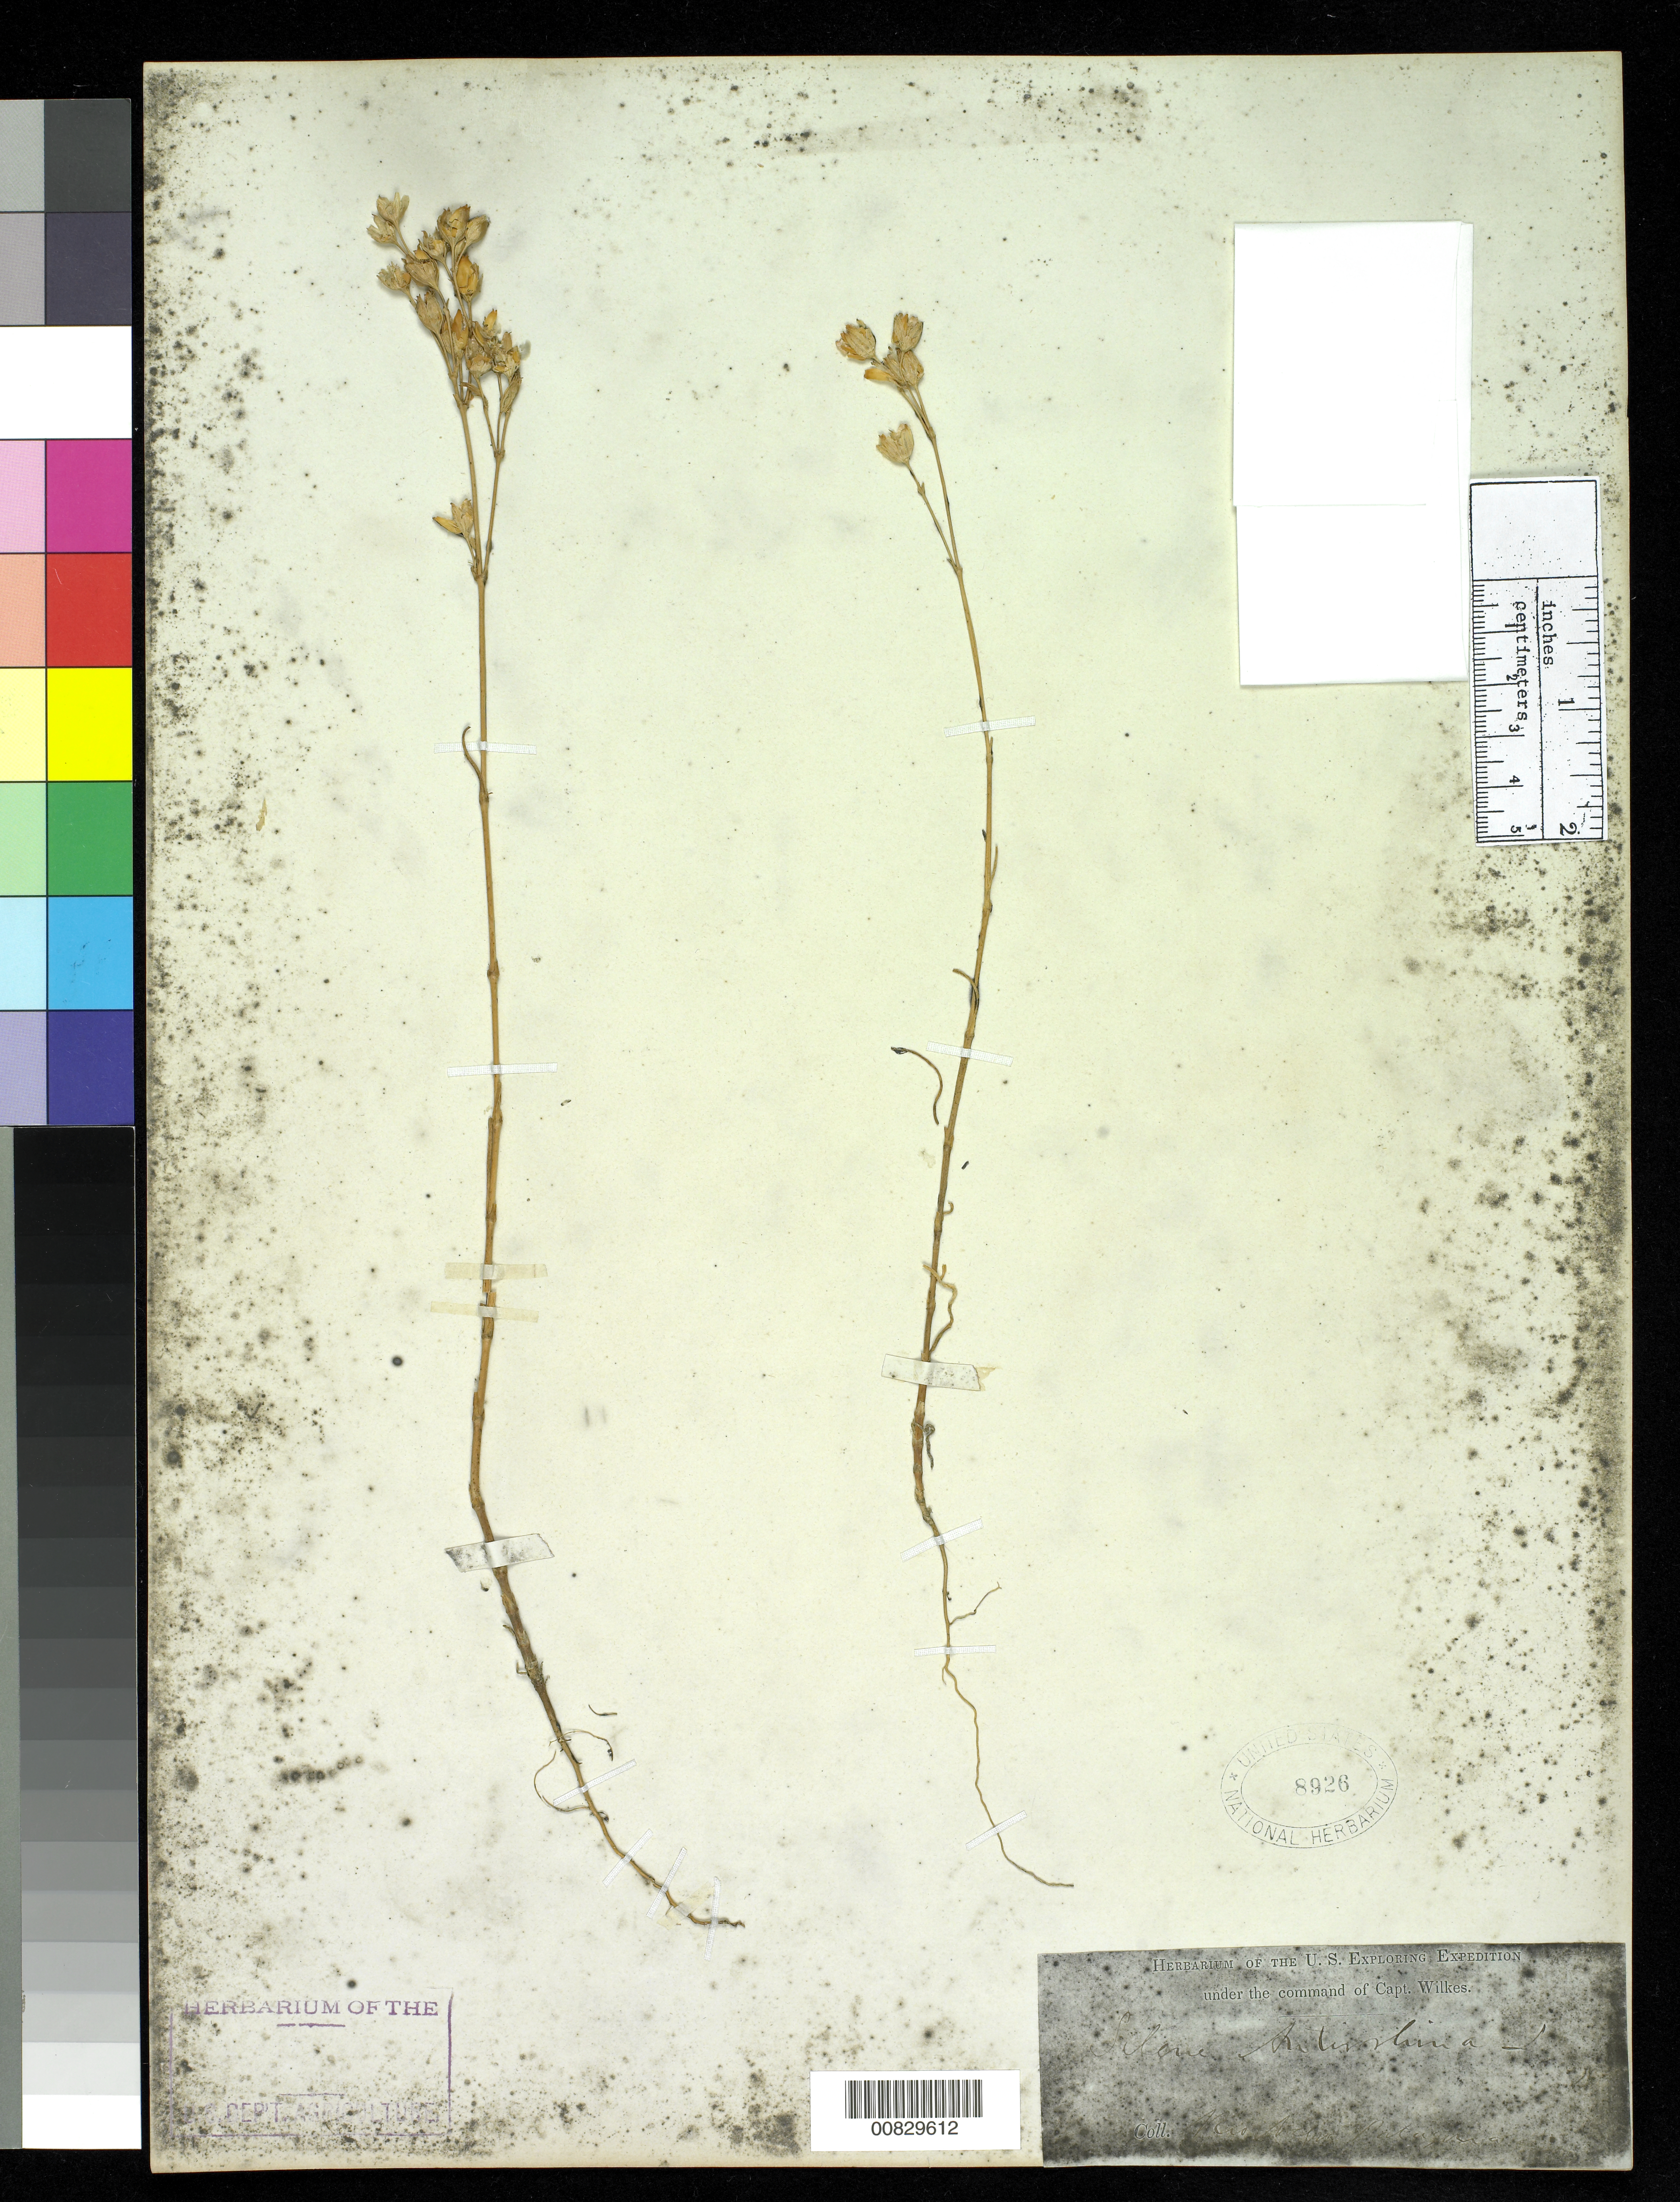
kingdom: Plantae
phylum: Tracheophyta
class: Magnoliopsida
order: Caryophyllales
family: Caryophyllaceae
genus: Silene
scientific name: Silene antirrhina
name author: L.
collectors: Wilkes Explor. Exped.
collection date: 1838/1842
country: Argentina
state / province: Rio Negro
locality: Patagonia; Rio Negro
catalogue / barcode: US 8926